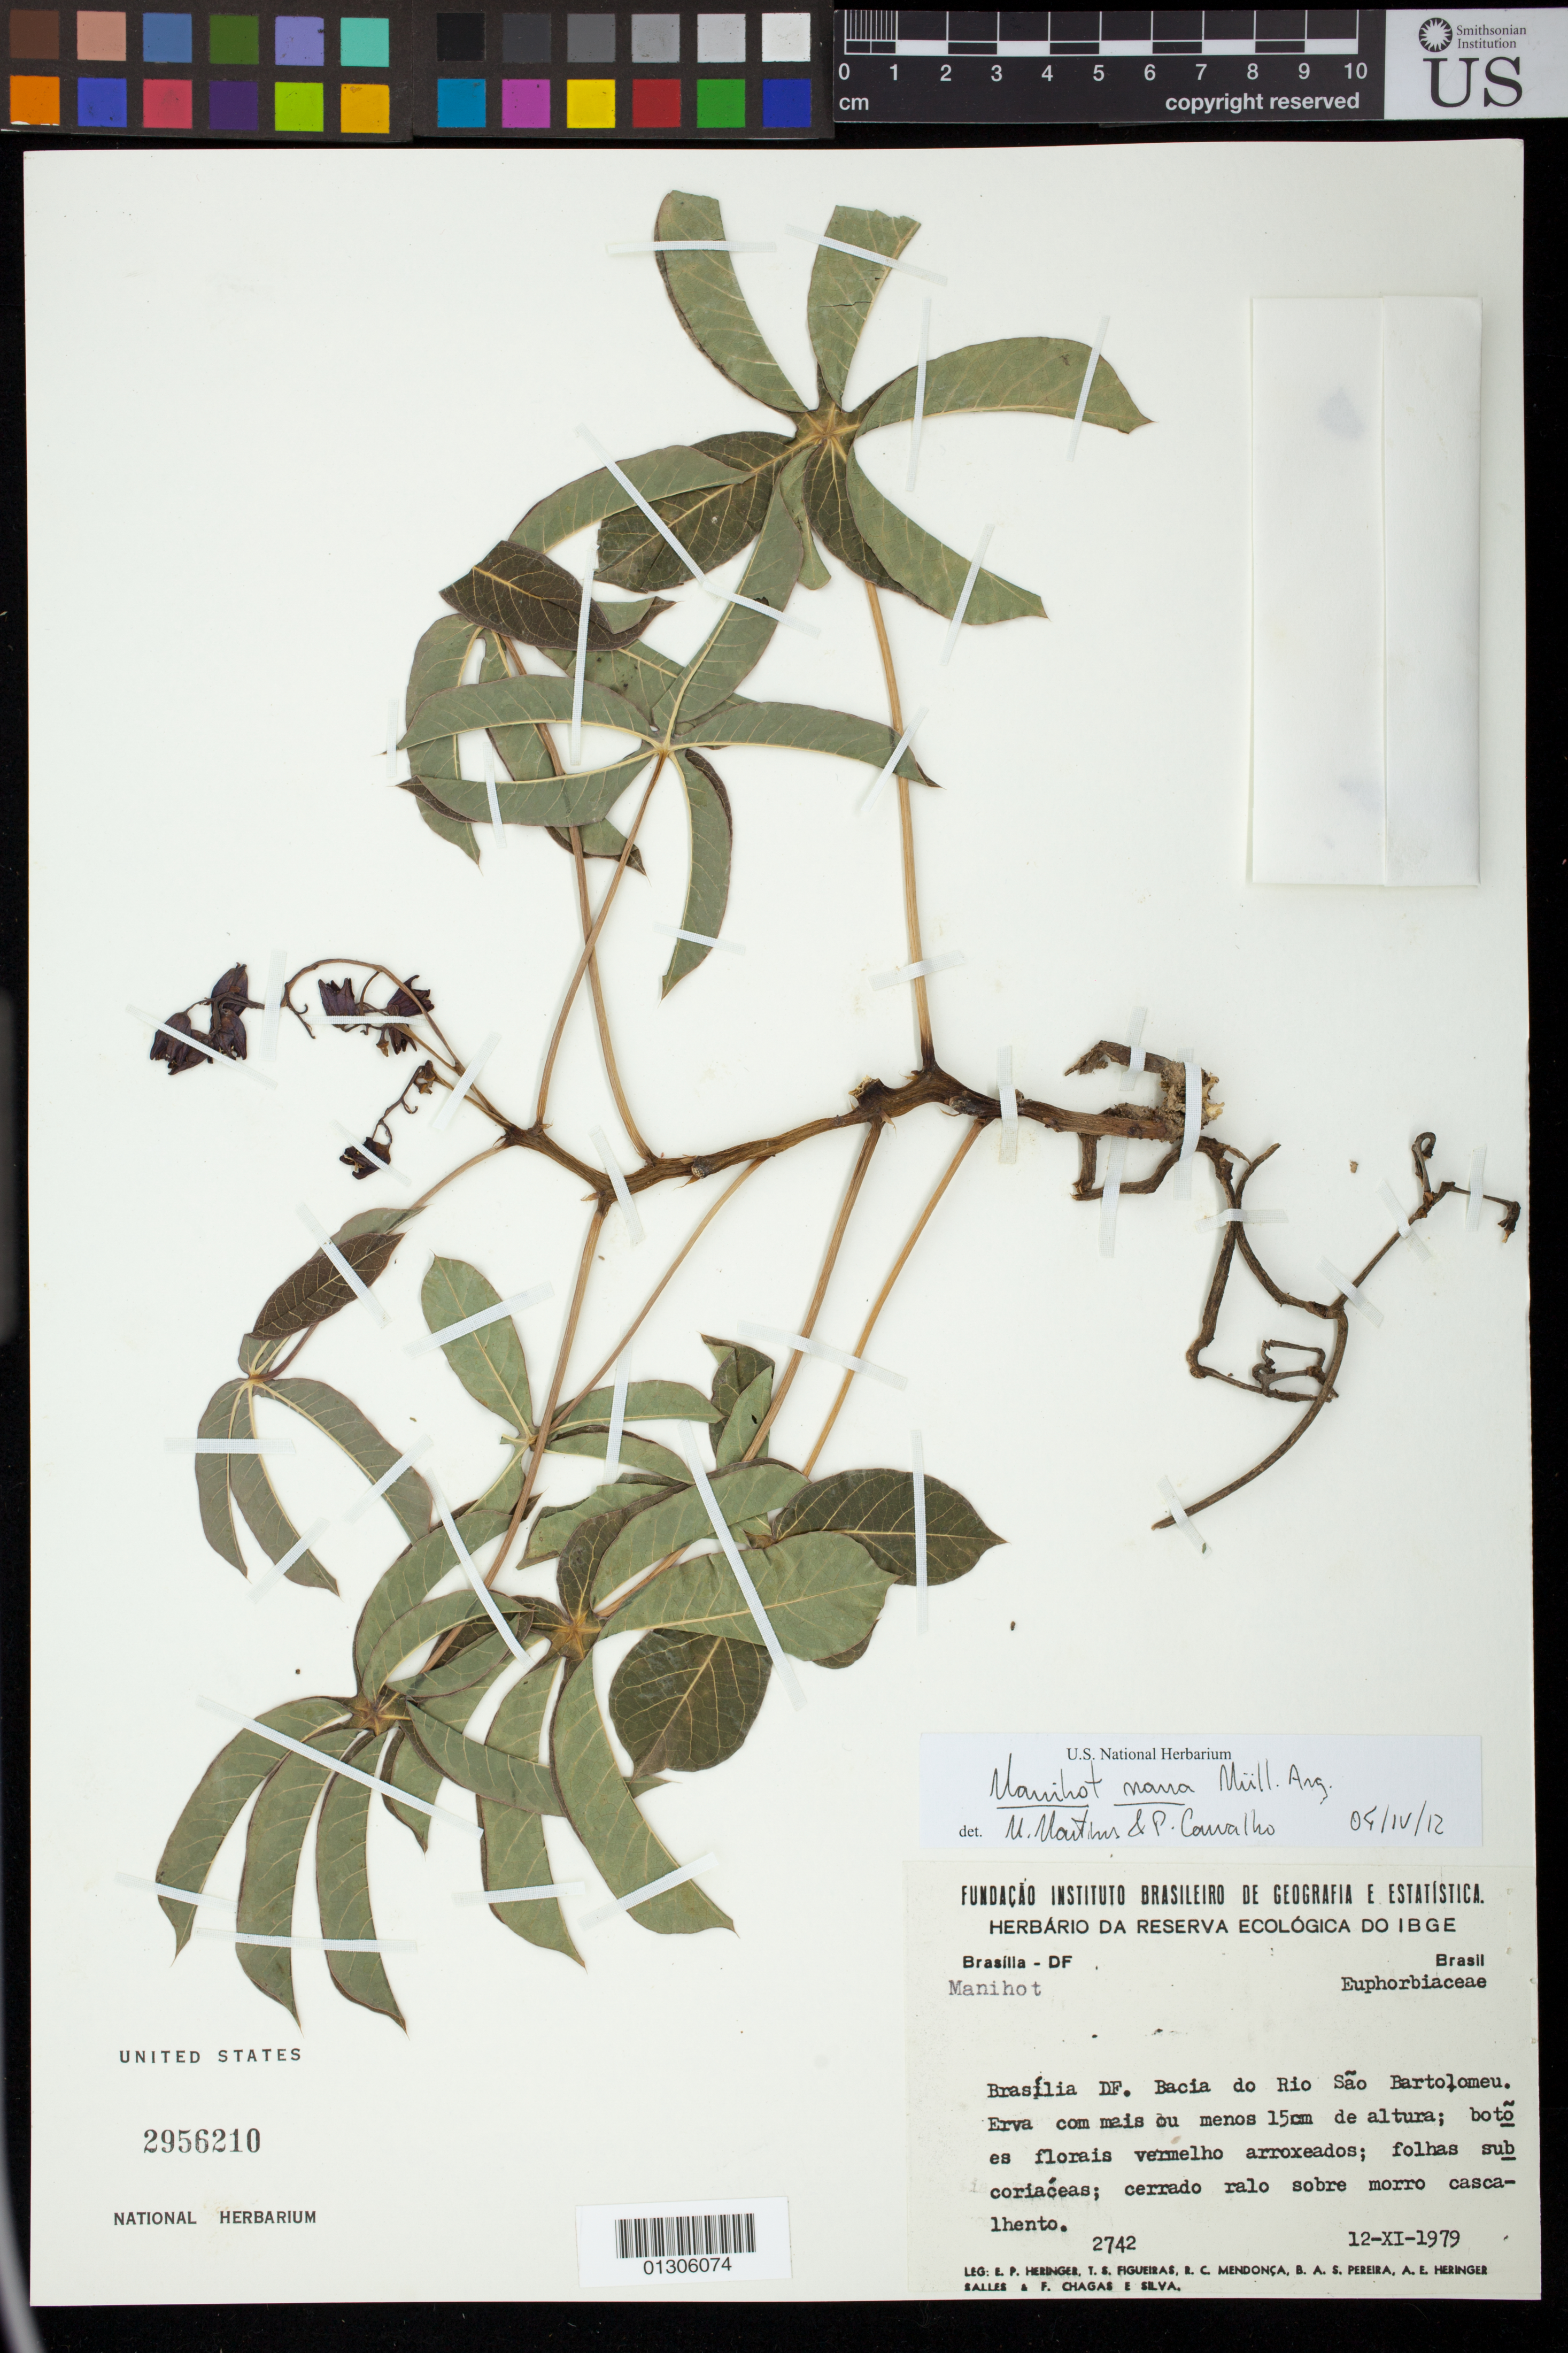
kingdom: Plantae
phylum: Tracheophyta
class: Magnoliopsida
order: Malpighiales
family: Euphorbiaceae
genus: Manihot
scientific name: Manihot nana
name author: Müll. Arg.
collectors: T. S. Figueiras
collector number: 2742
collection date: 1979-12-11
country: Brazil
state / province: Distrito Federal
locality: Bacia do Rio Sao Bartolomeu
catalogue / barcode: US 2956210